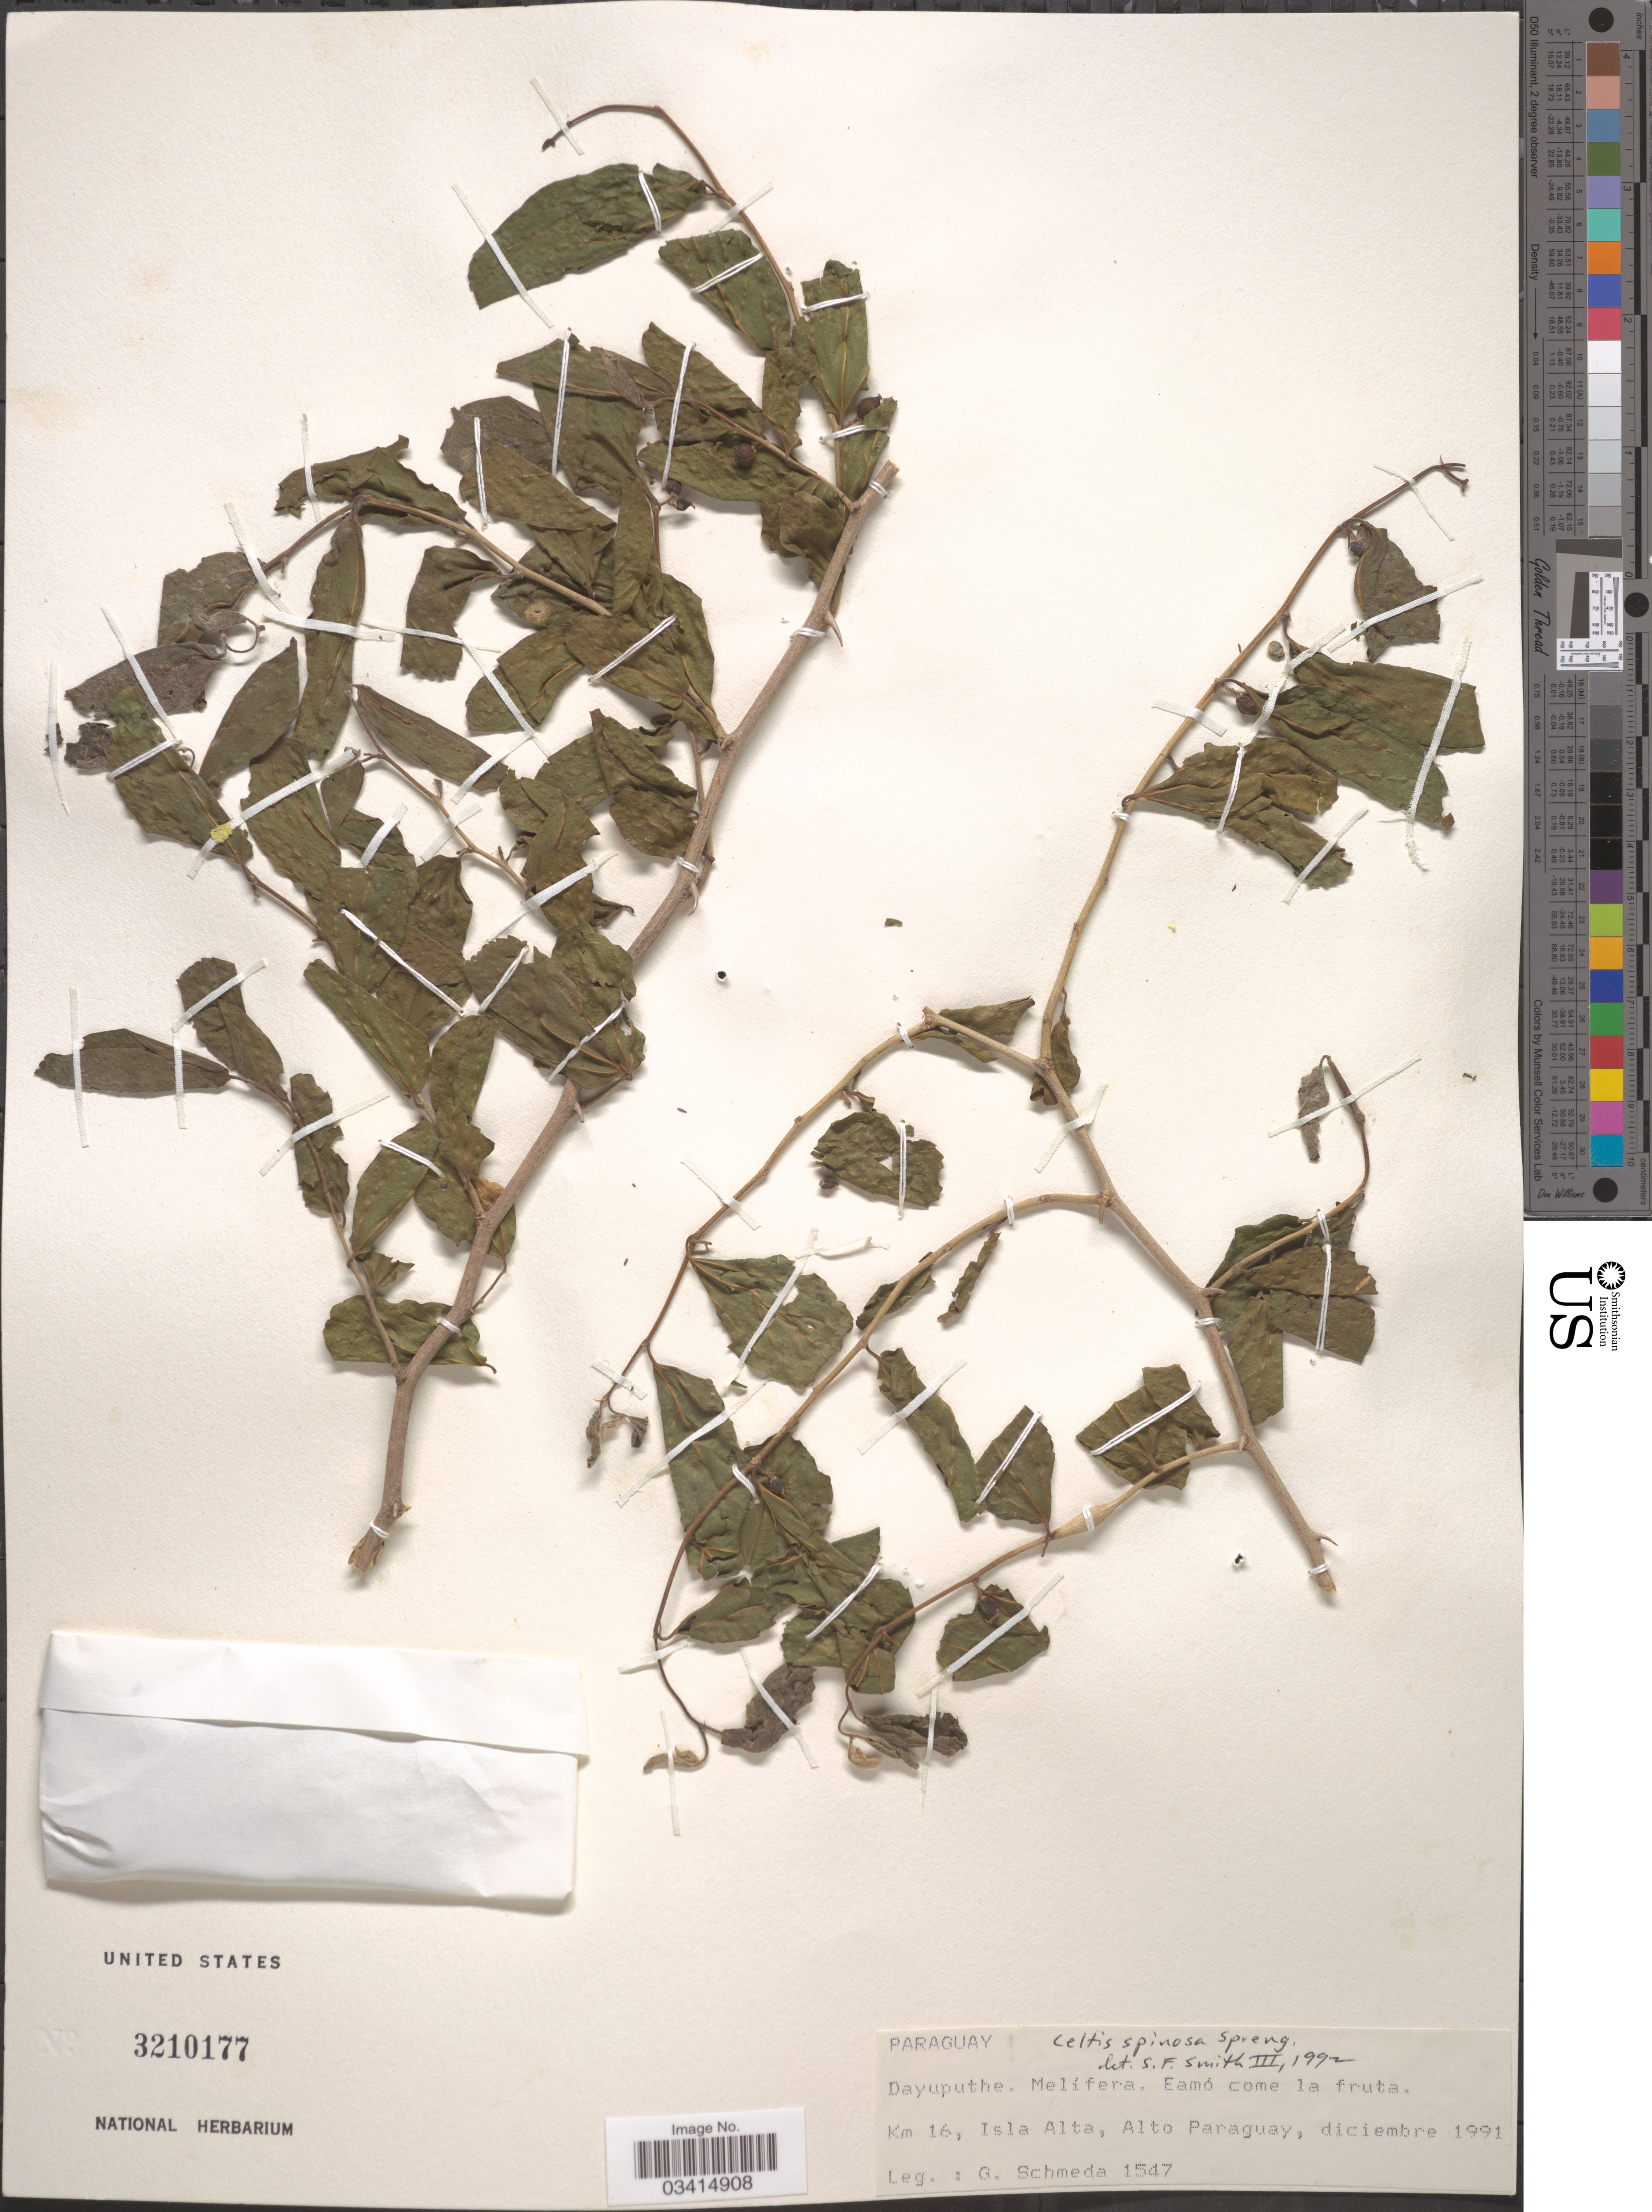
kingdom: Plantae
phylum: Tracheophyta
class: Magnoliopsida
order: Rosales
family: Cannabaceae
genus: Celtis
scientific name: Celtis spinosa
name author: Ruiz ex Miq.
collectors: G. Schmeda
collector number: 1547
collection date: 1991-12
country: Paraguay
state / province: Alto Paraguay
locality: Km 16, Isla Alta.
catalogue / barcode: US 3210177